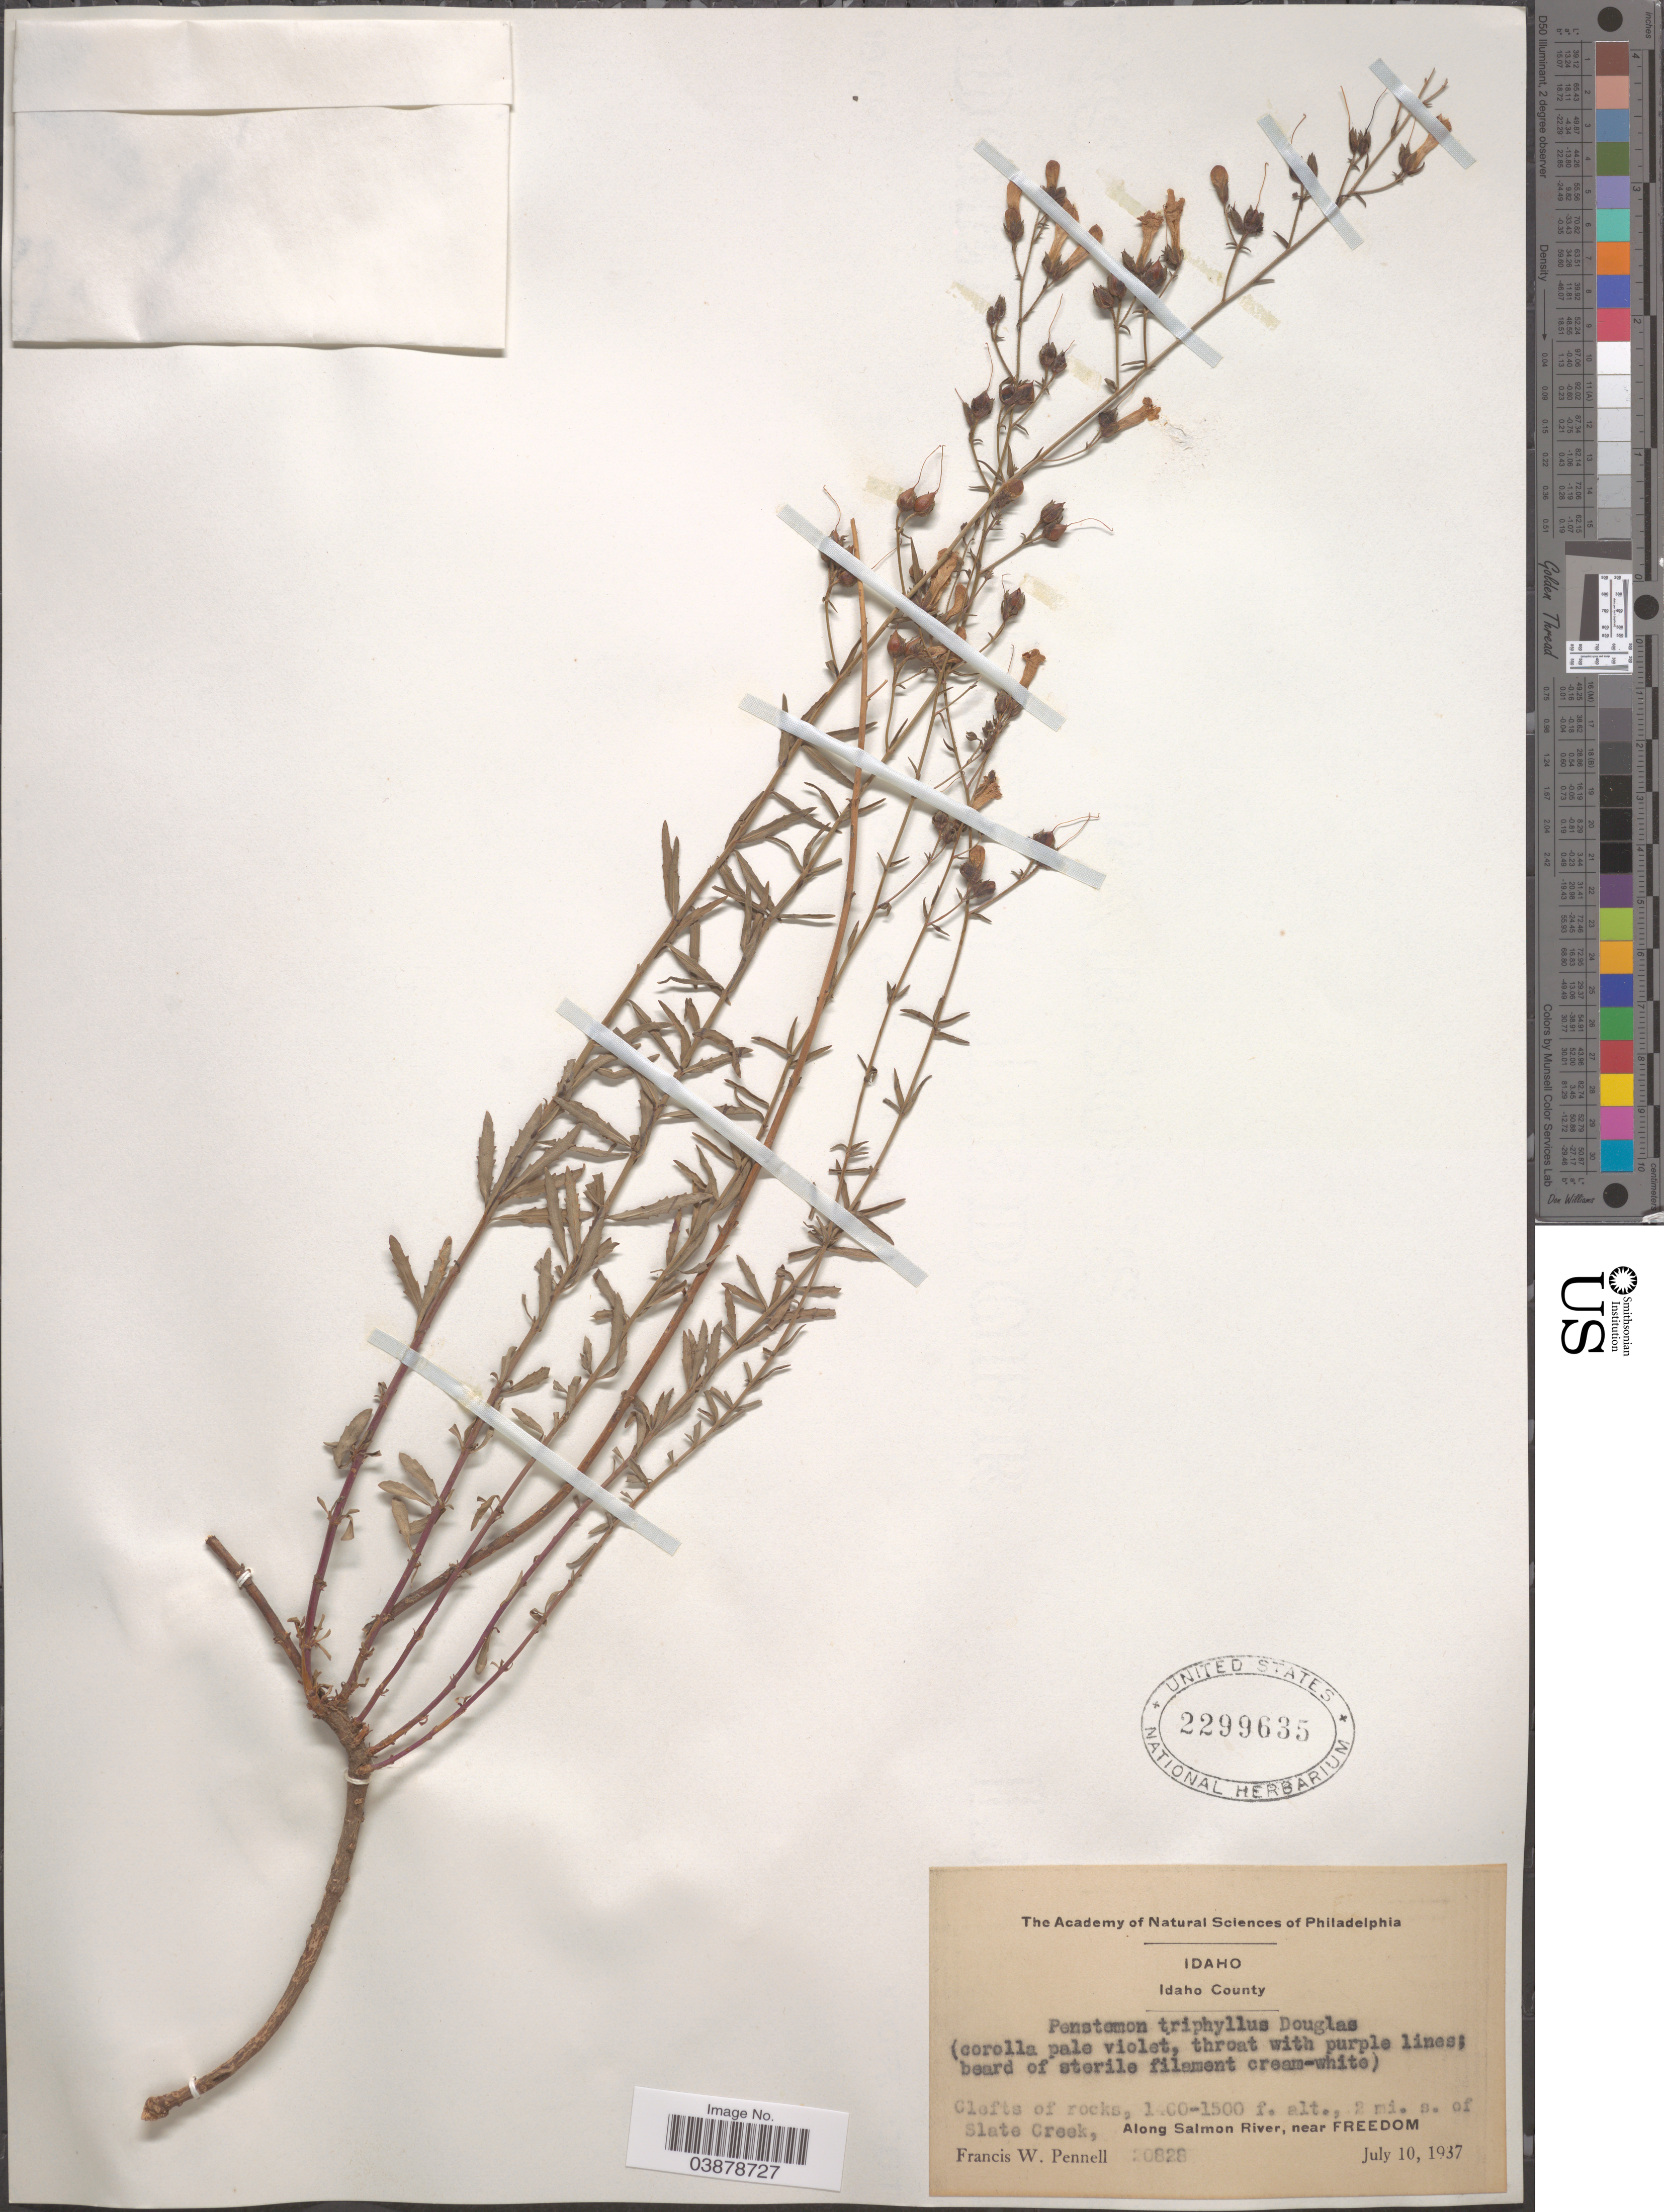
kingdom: Plantae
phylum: Tracheophyta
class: Magnoliopsida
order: Lamiales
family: Plantaginaceae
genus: Penstemon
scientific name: Penstemon triphyllus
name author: Douglas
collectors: F. W. Pennell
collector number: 20828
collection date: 1937-07-10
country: United States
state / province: Idaho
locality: Idaho County. 2 mi. s. of Slate Creek, Along Salmon River, near Freedom.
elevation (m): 427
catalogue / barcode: US 2299635